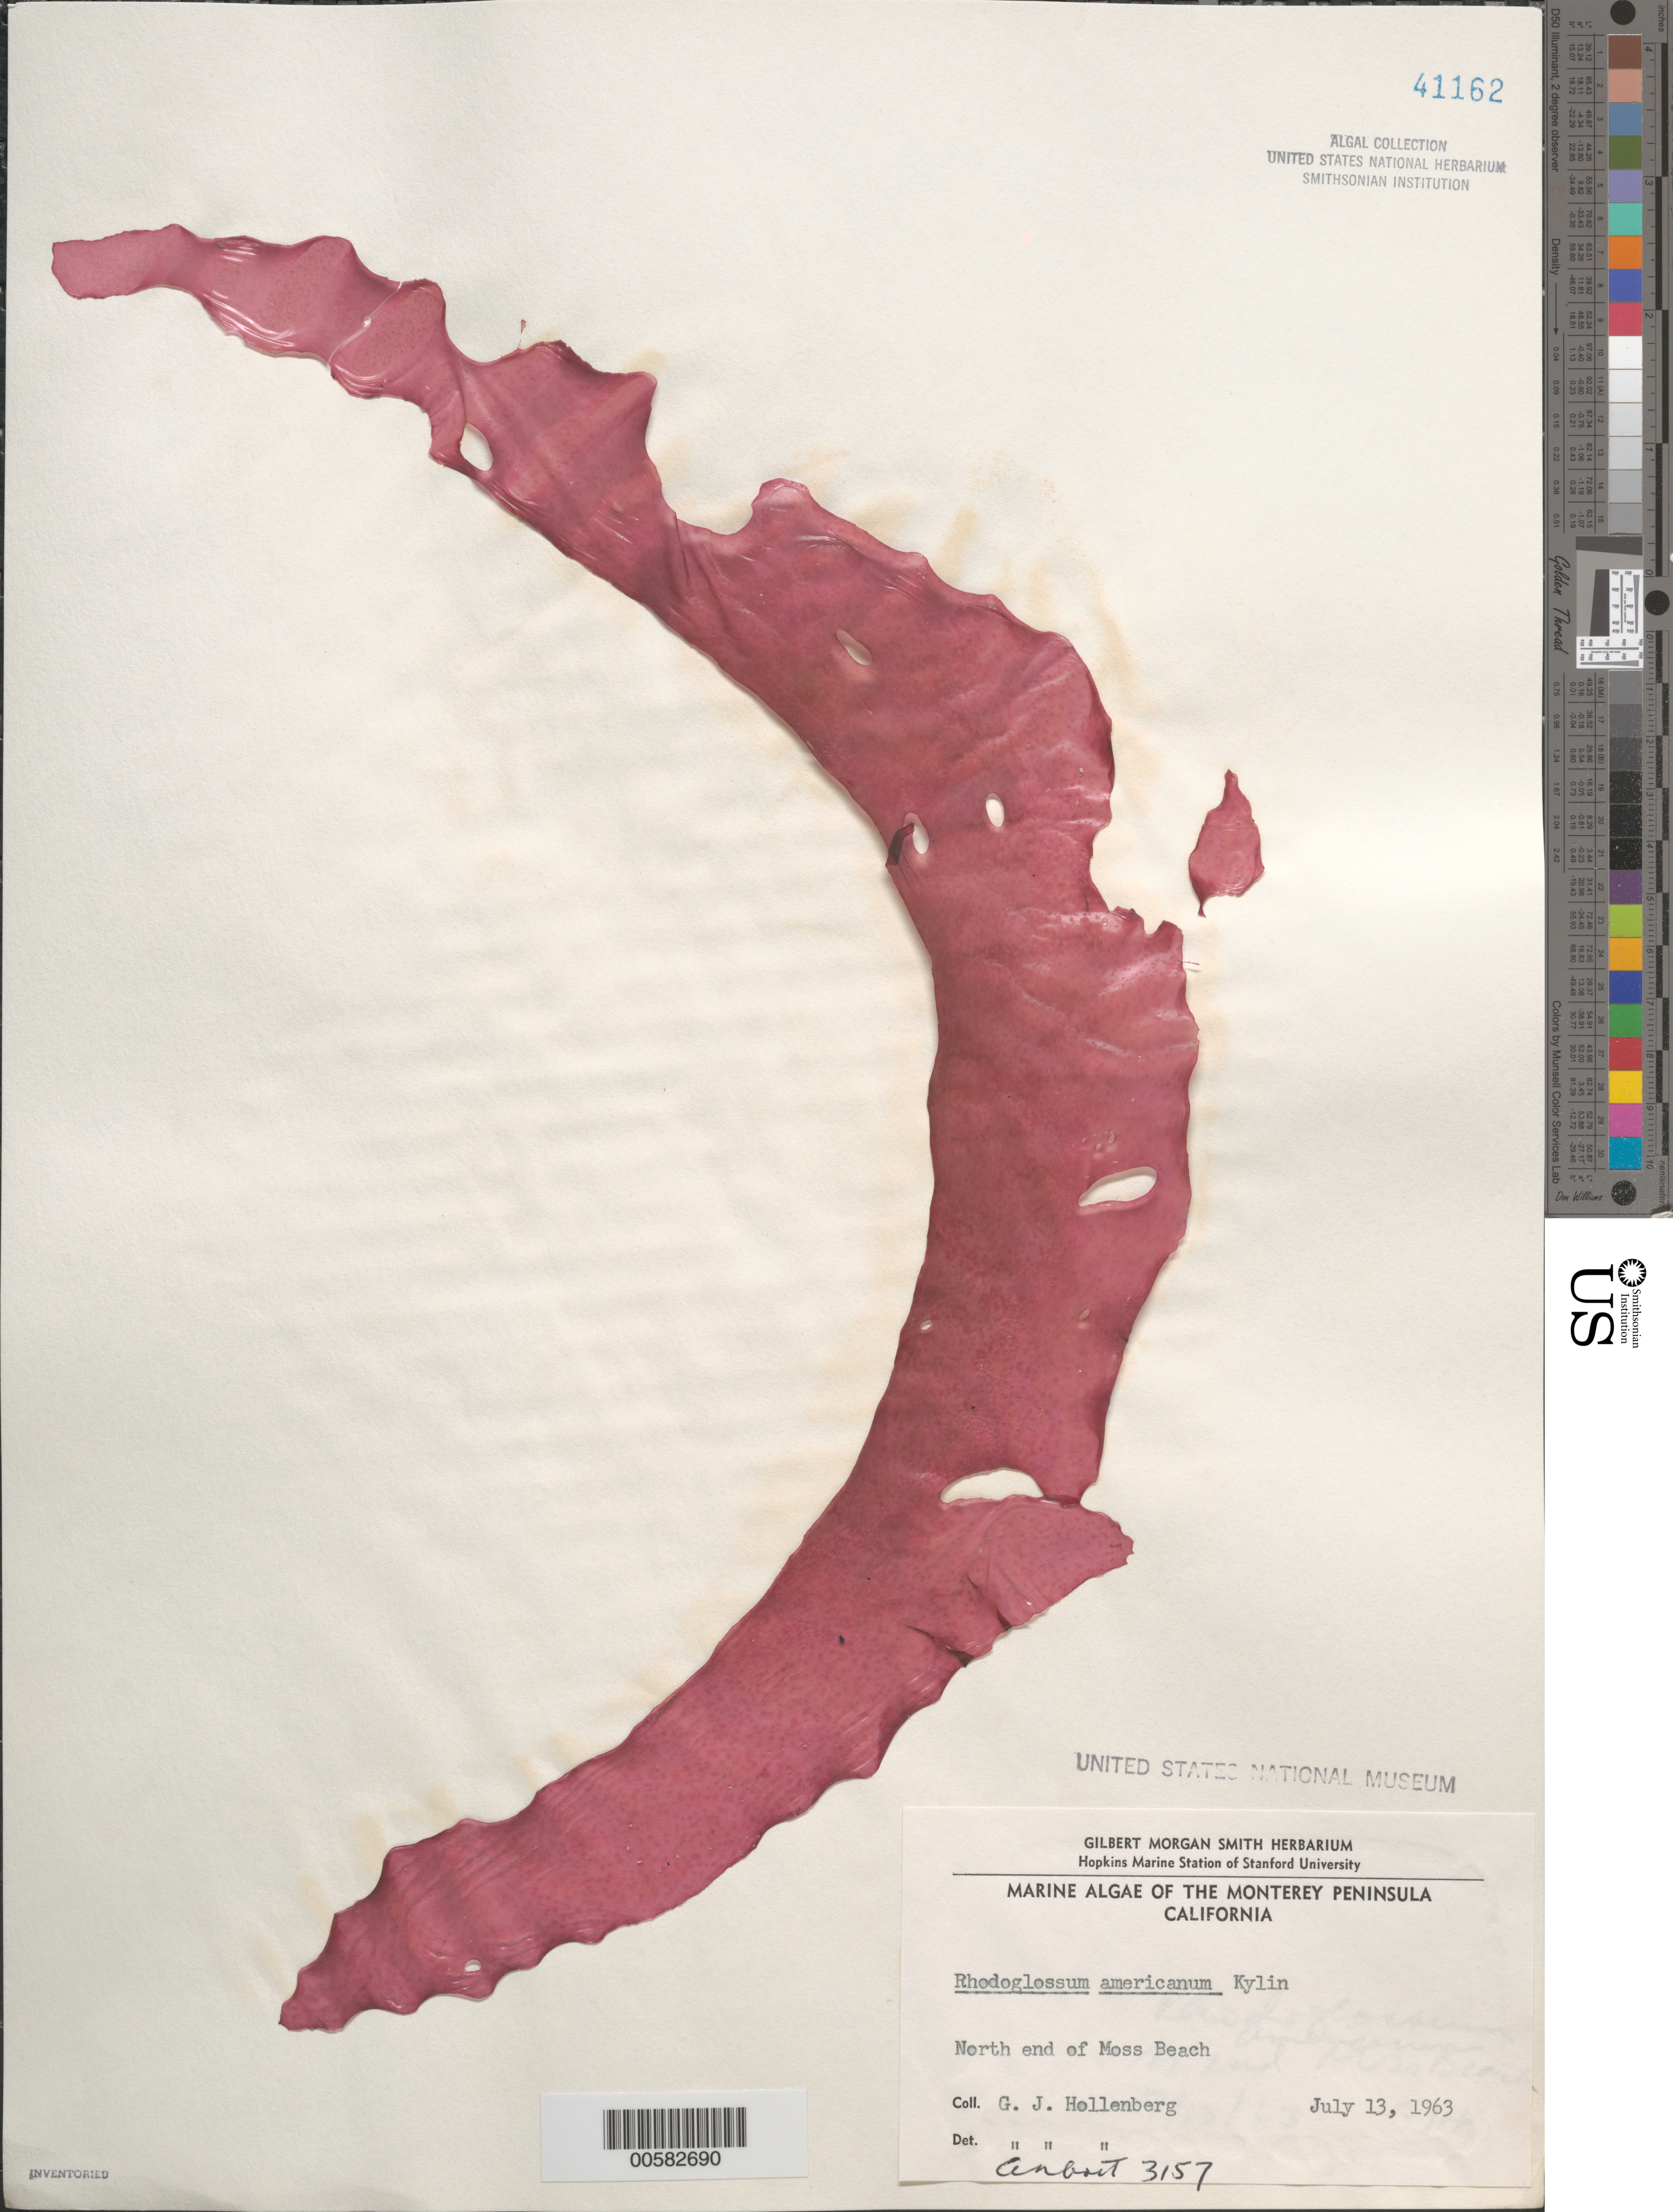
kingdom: Plantae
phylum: Rhodophyta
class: Florideophyceae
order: Gigartinales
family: Gigartinaceae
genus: Mazzaella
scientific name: Mazzaella californica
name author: (J. Agardh) G. De Toni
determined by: Algae name updating Project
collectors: G. Hollenberg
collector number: IAA 3157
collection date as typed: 13 Jul 1963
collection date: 1963-07-13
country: United States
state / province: California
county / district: Monterey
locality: Moss Beach, north end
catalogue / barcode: US 41162